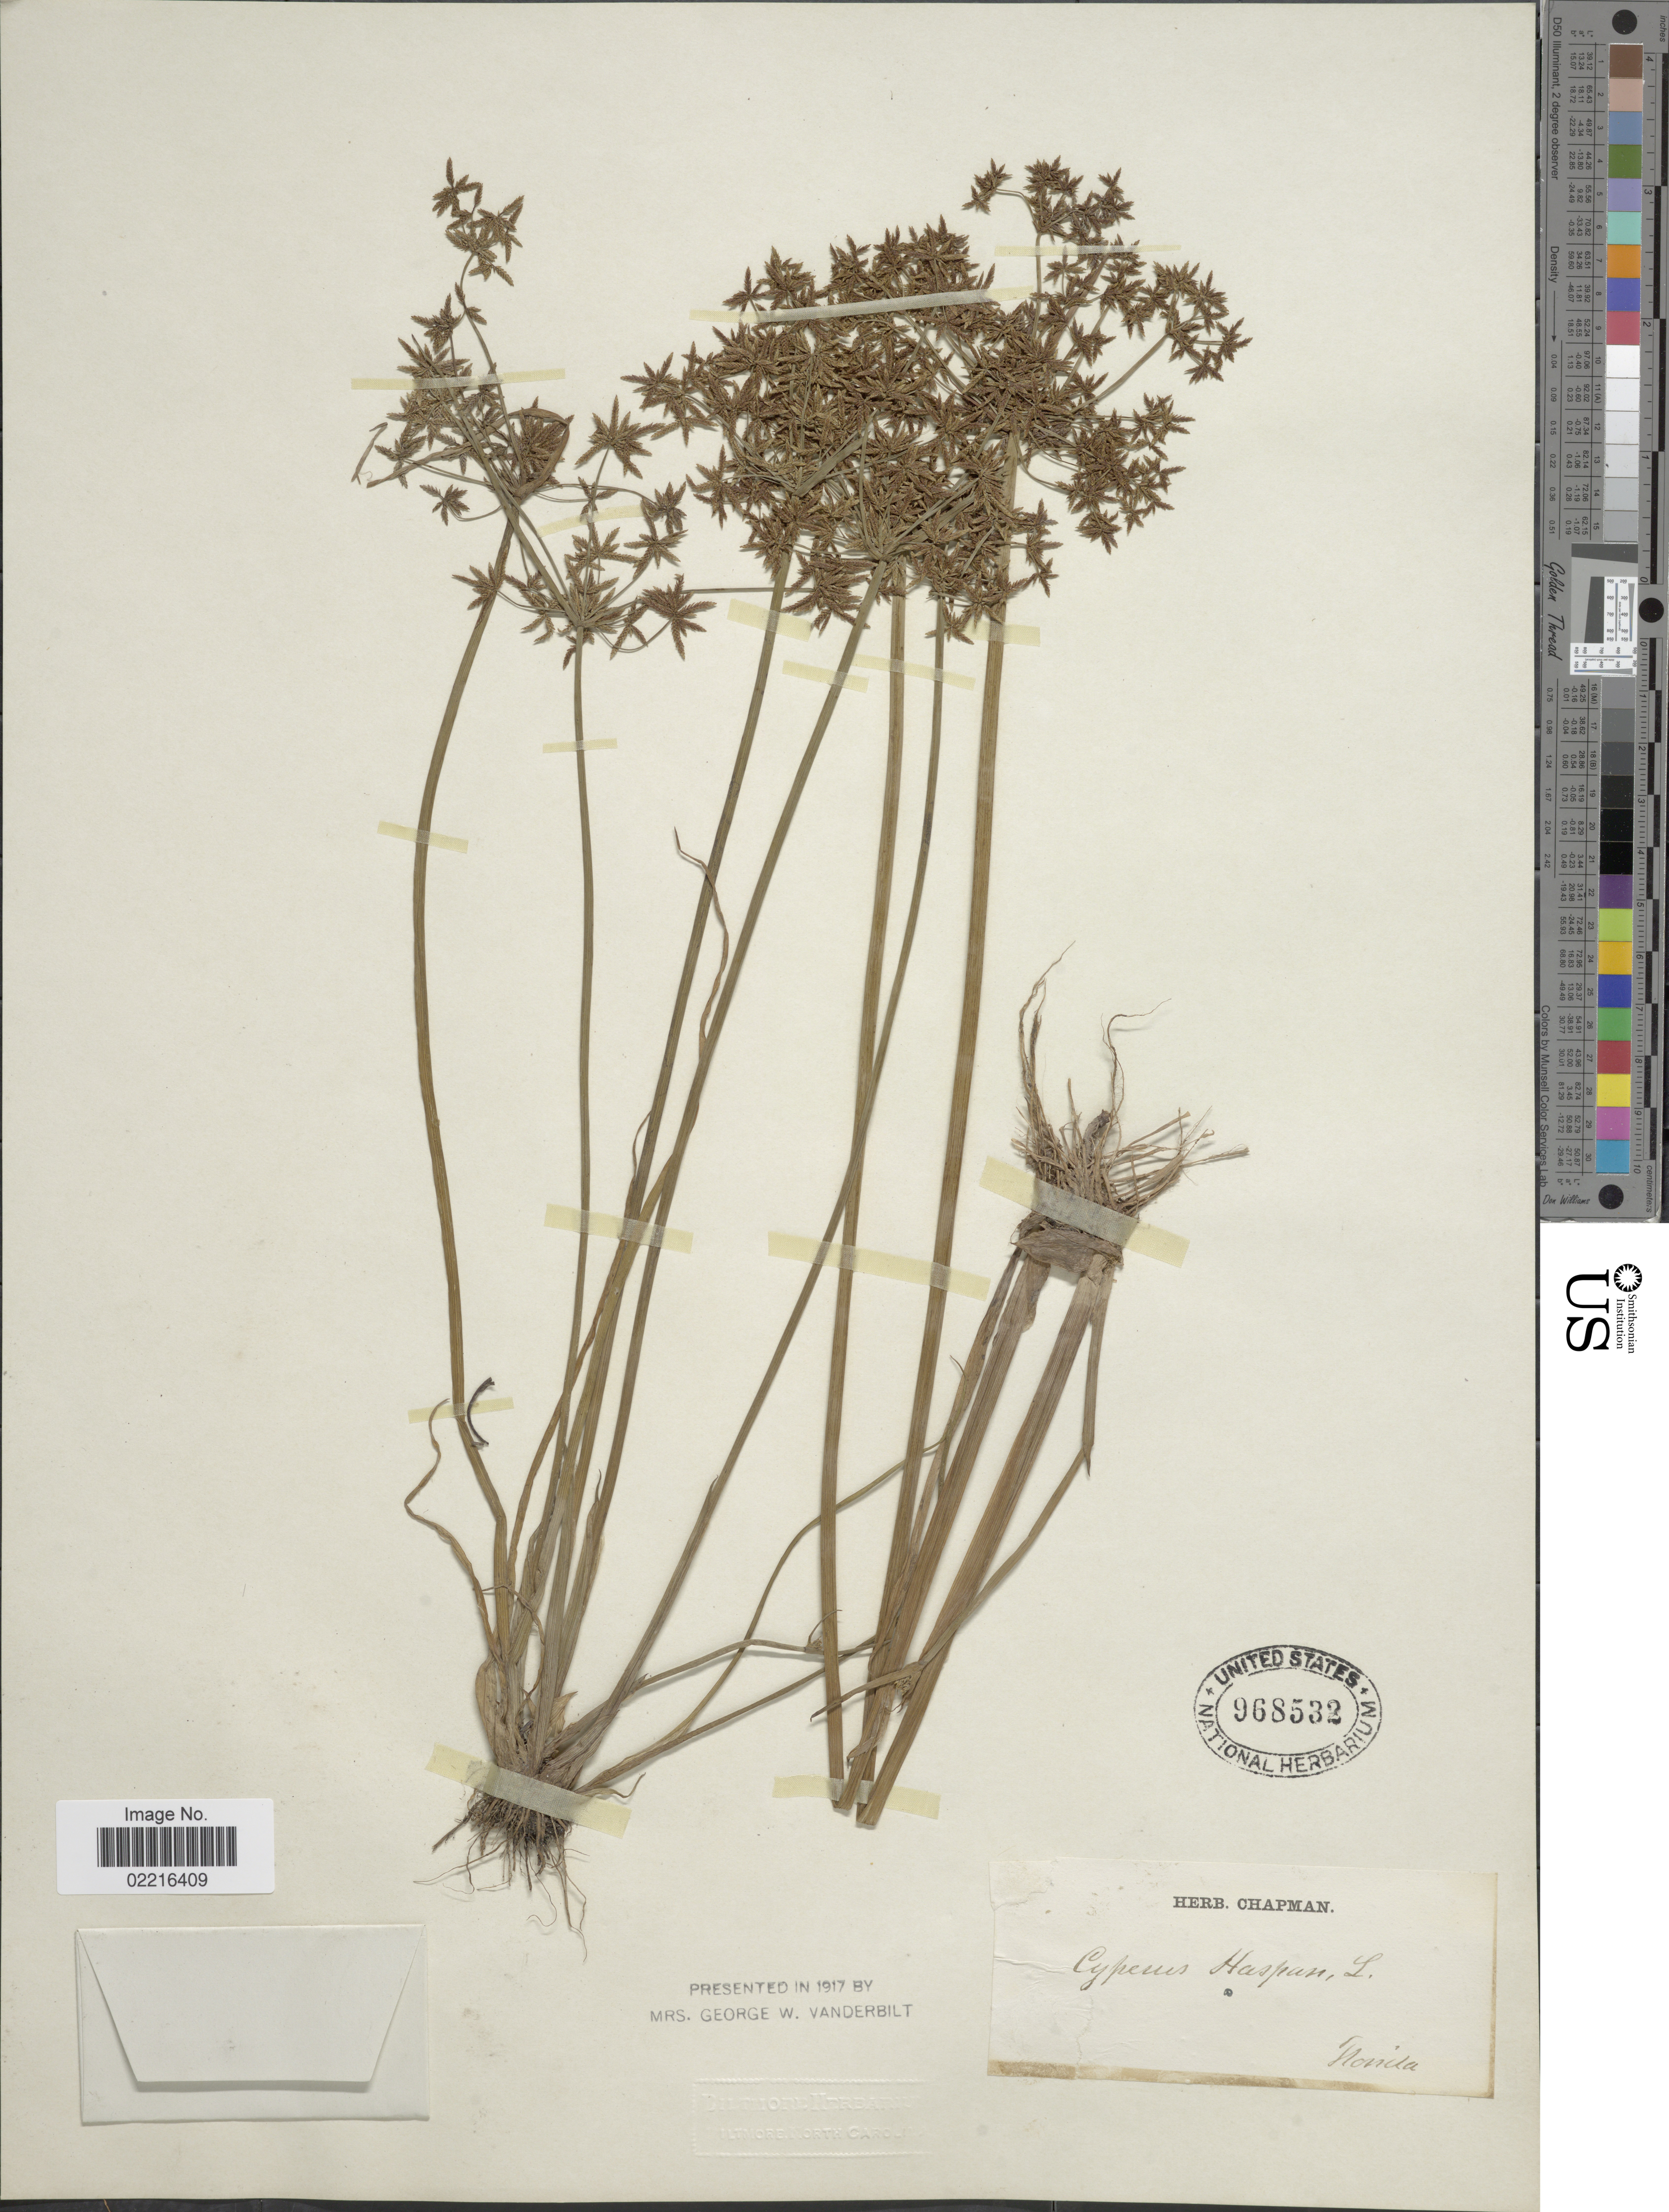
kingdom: Plantae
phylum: Tracheophyta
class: Liliopsida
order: Poales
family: Cyperaceae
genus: Cyperus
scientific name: Cyperus haspan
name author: L.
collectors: ex herb. Chapman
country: United States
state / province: Florida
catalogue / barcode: US 968532